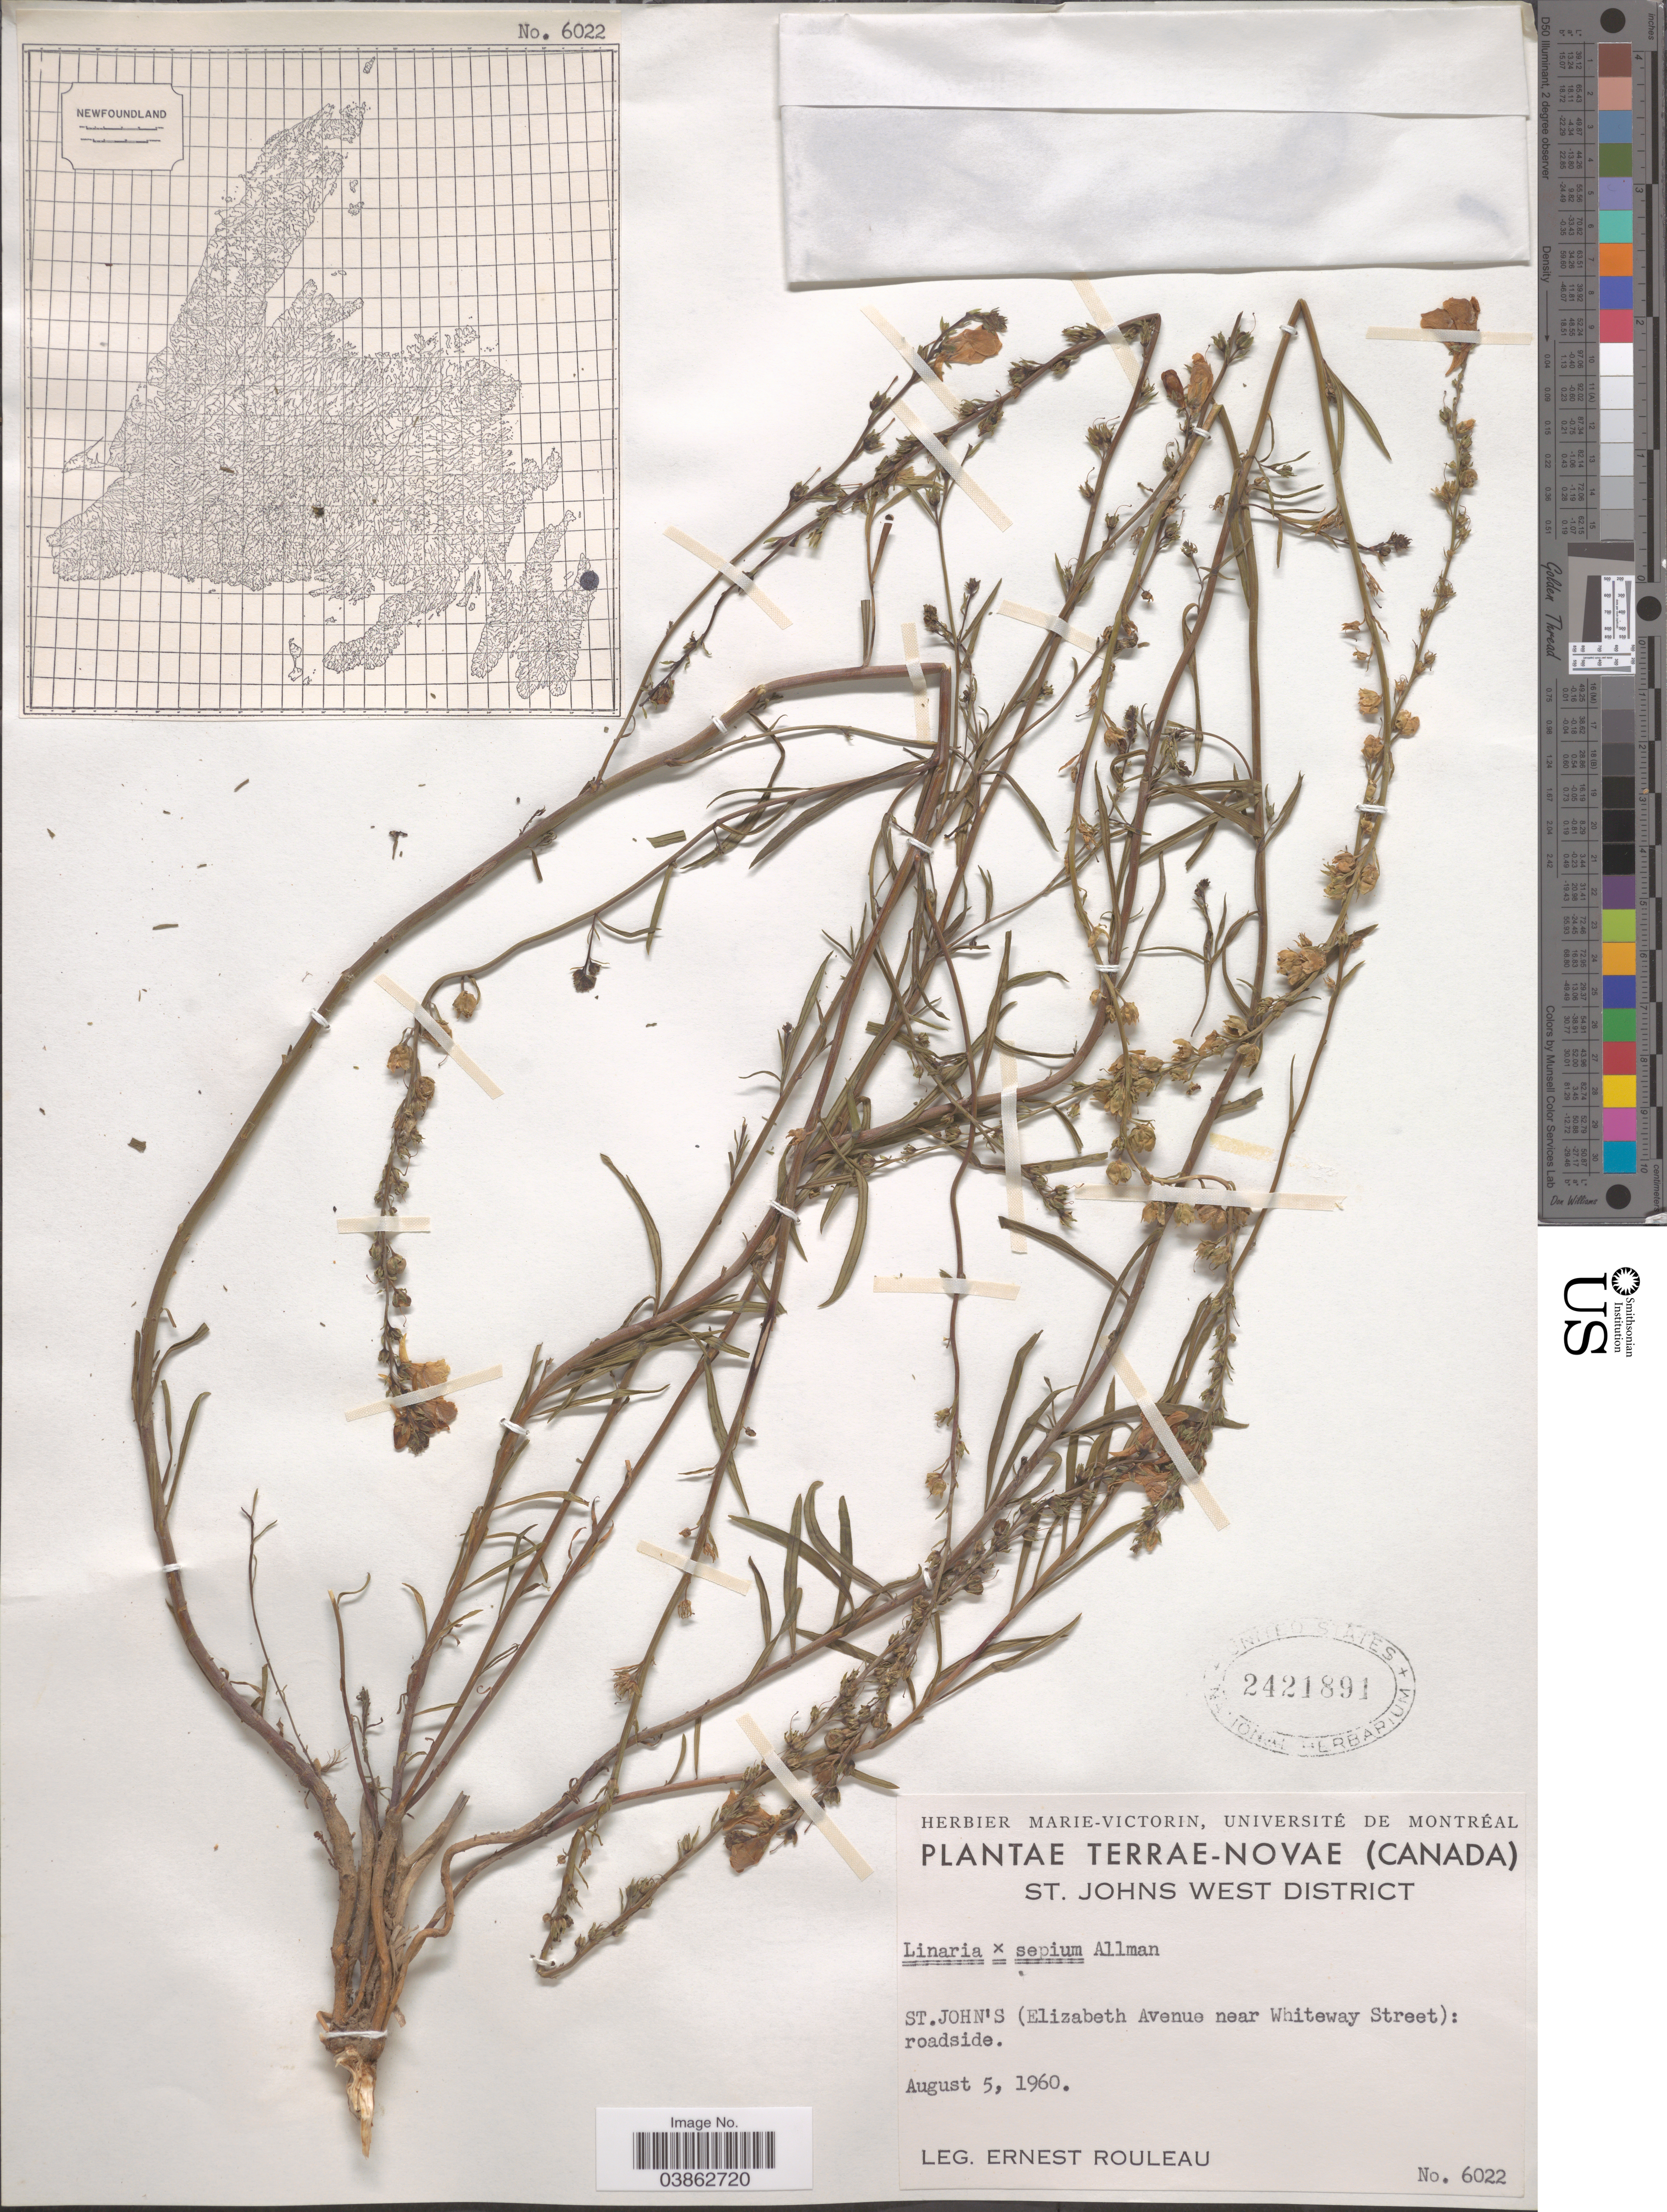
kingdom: Plantae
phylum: Tracheophyta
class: Magnoliopsida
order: Lamiales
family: Plantaginaceae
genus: Linaria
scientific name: Linaria sepium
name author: G.J.Allman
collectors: J. Rouleau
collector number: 6022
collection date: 1960-08-05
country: Canada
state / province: Newfoundland and Labrador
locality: Terrae-Novae. St. Johns West District. St. John's( Elizabeth Avenue near Whiteway Street): roadside.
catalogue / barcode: US 2421891